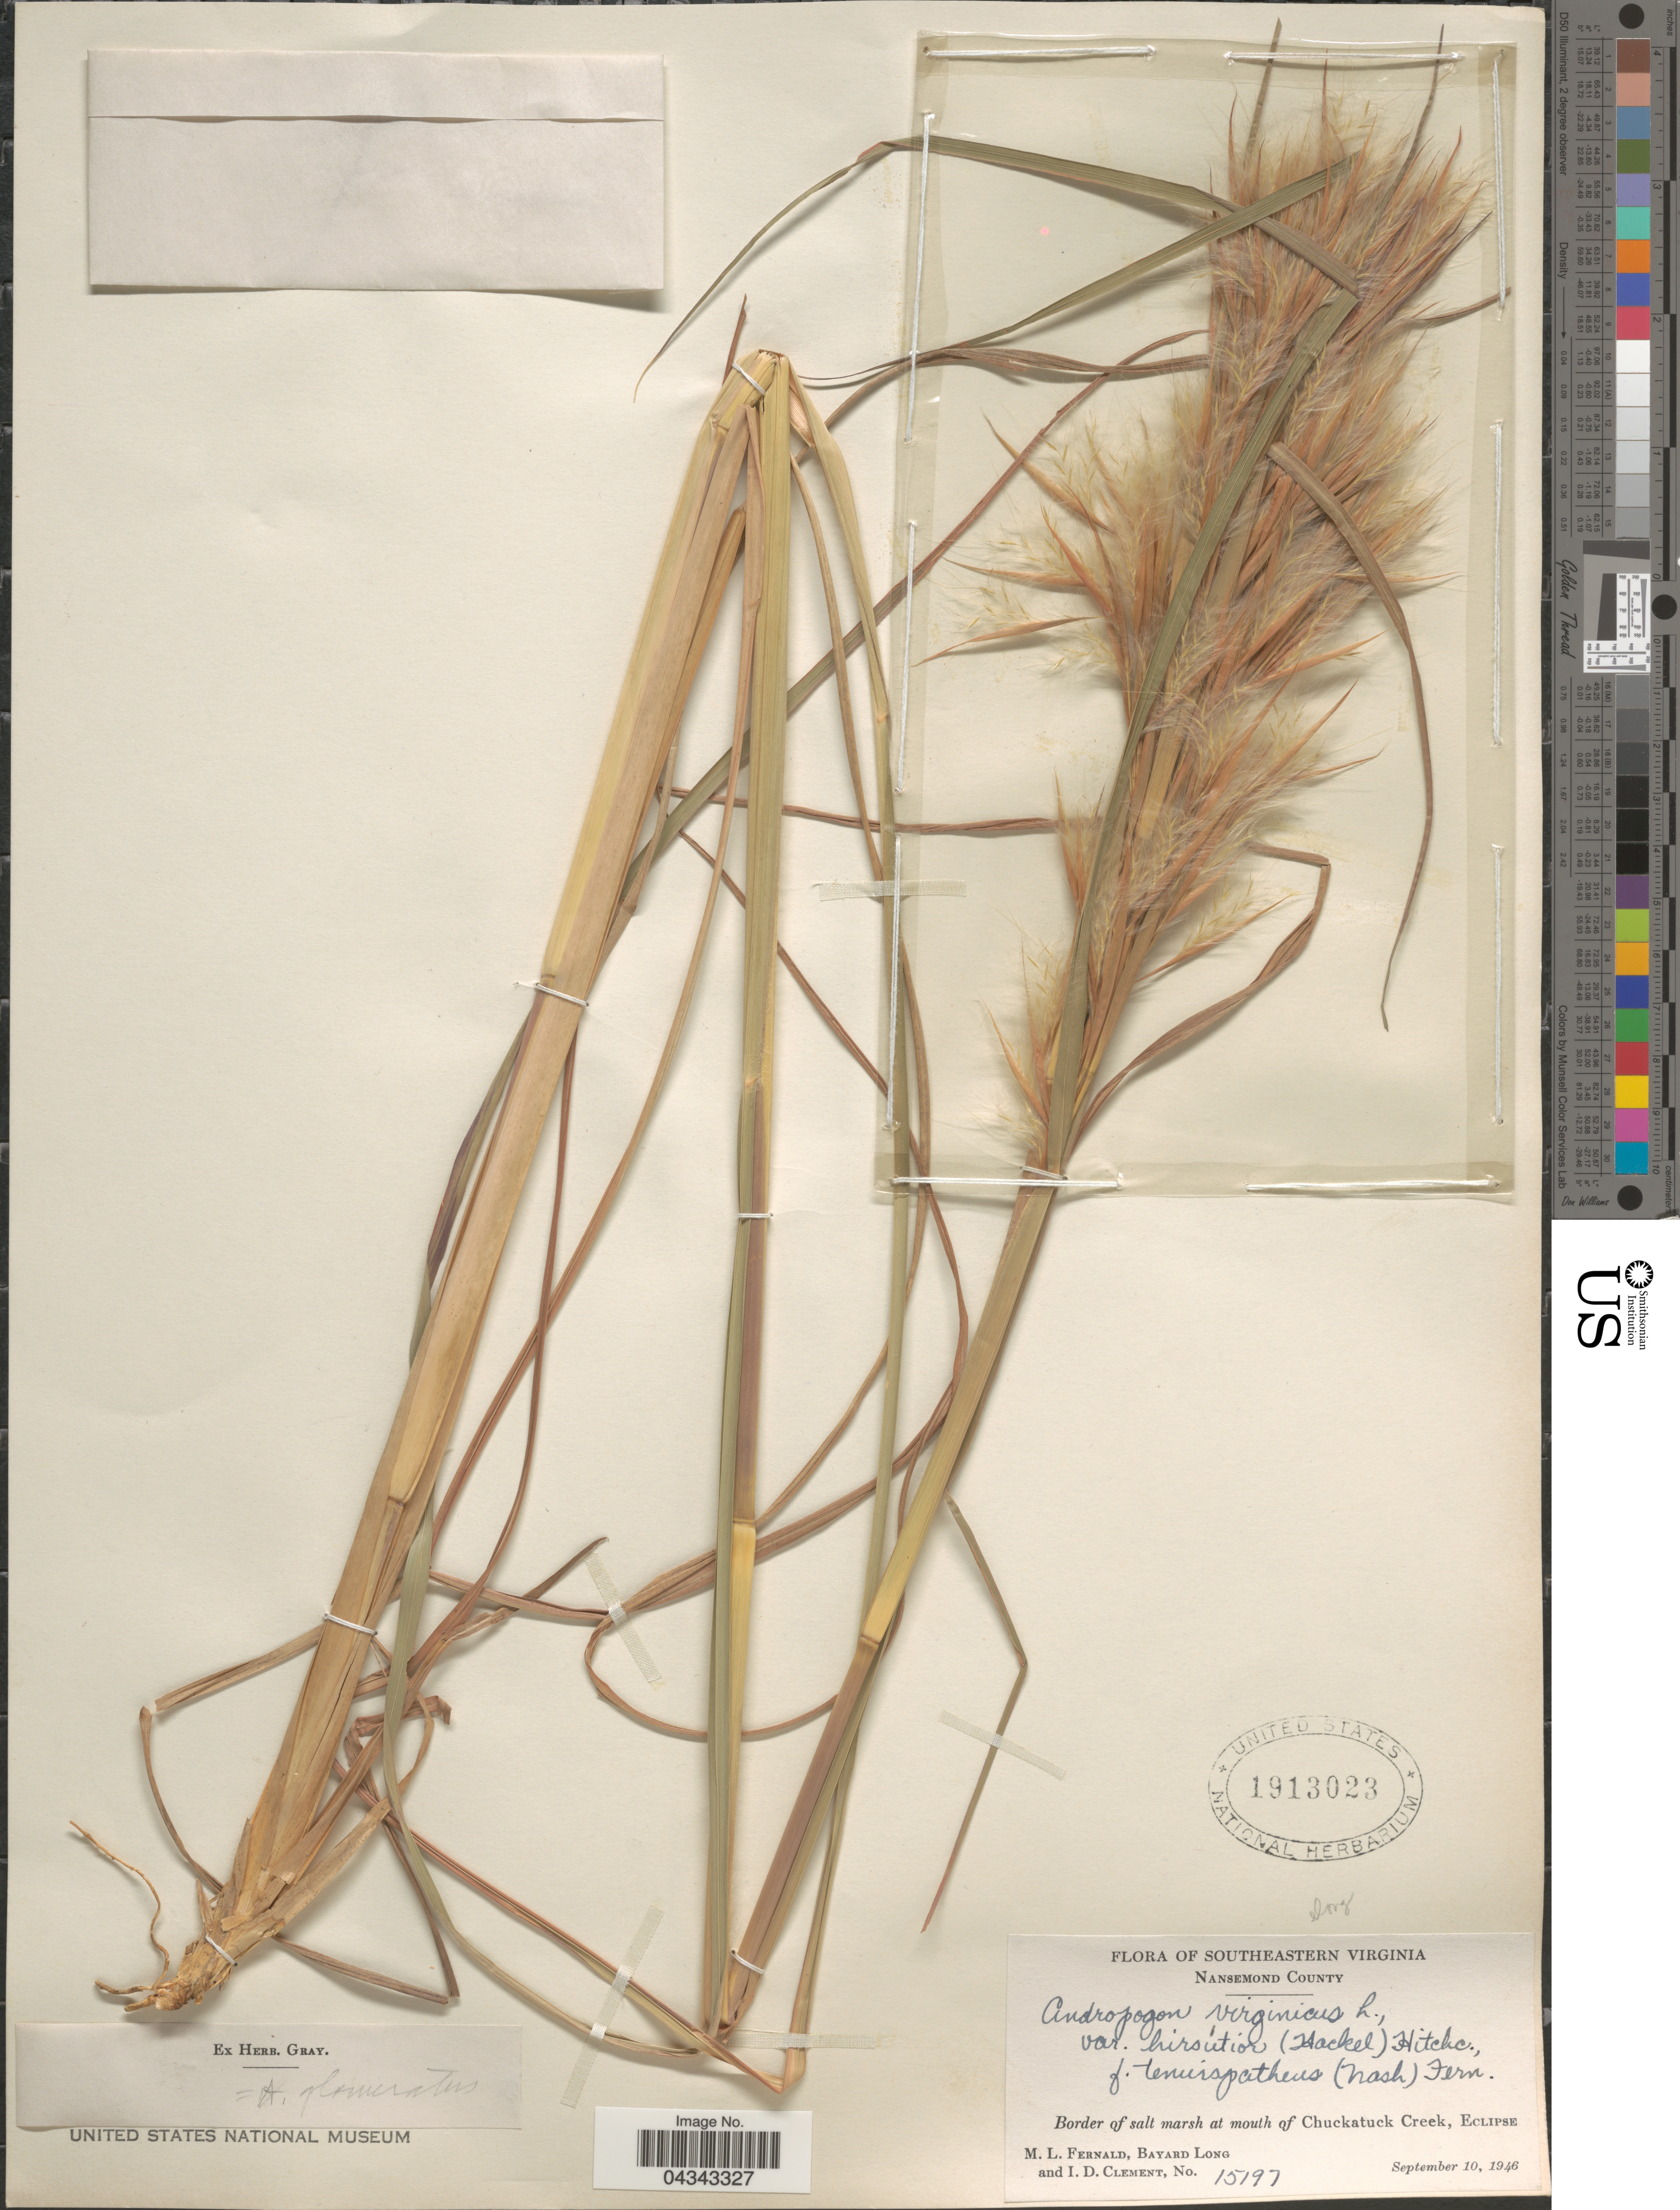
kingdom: Plantae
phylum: Tracheophyta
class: Liliopsida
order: Poales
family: Poaceae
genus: Andropogon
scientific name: Andropogon glomeratus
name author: (Walter) Britton, Stearns & Poggenb.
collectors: M. L. Fernald, B. Long & I. Clement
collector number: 15197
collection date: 1946-09-10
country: United States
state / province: Virginia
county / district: City of Suffolk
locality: Southeastern Virginia. Nansemond County. Border of salt marsh at mouth of Chuckatuck Creek, Eclipse.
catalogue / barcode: US 1913023